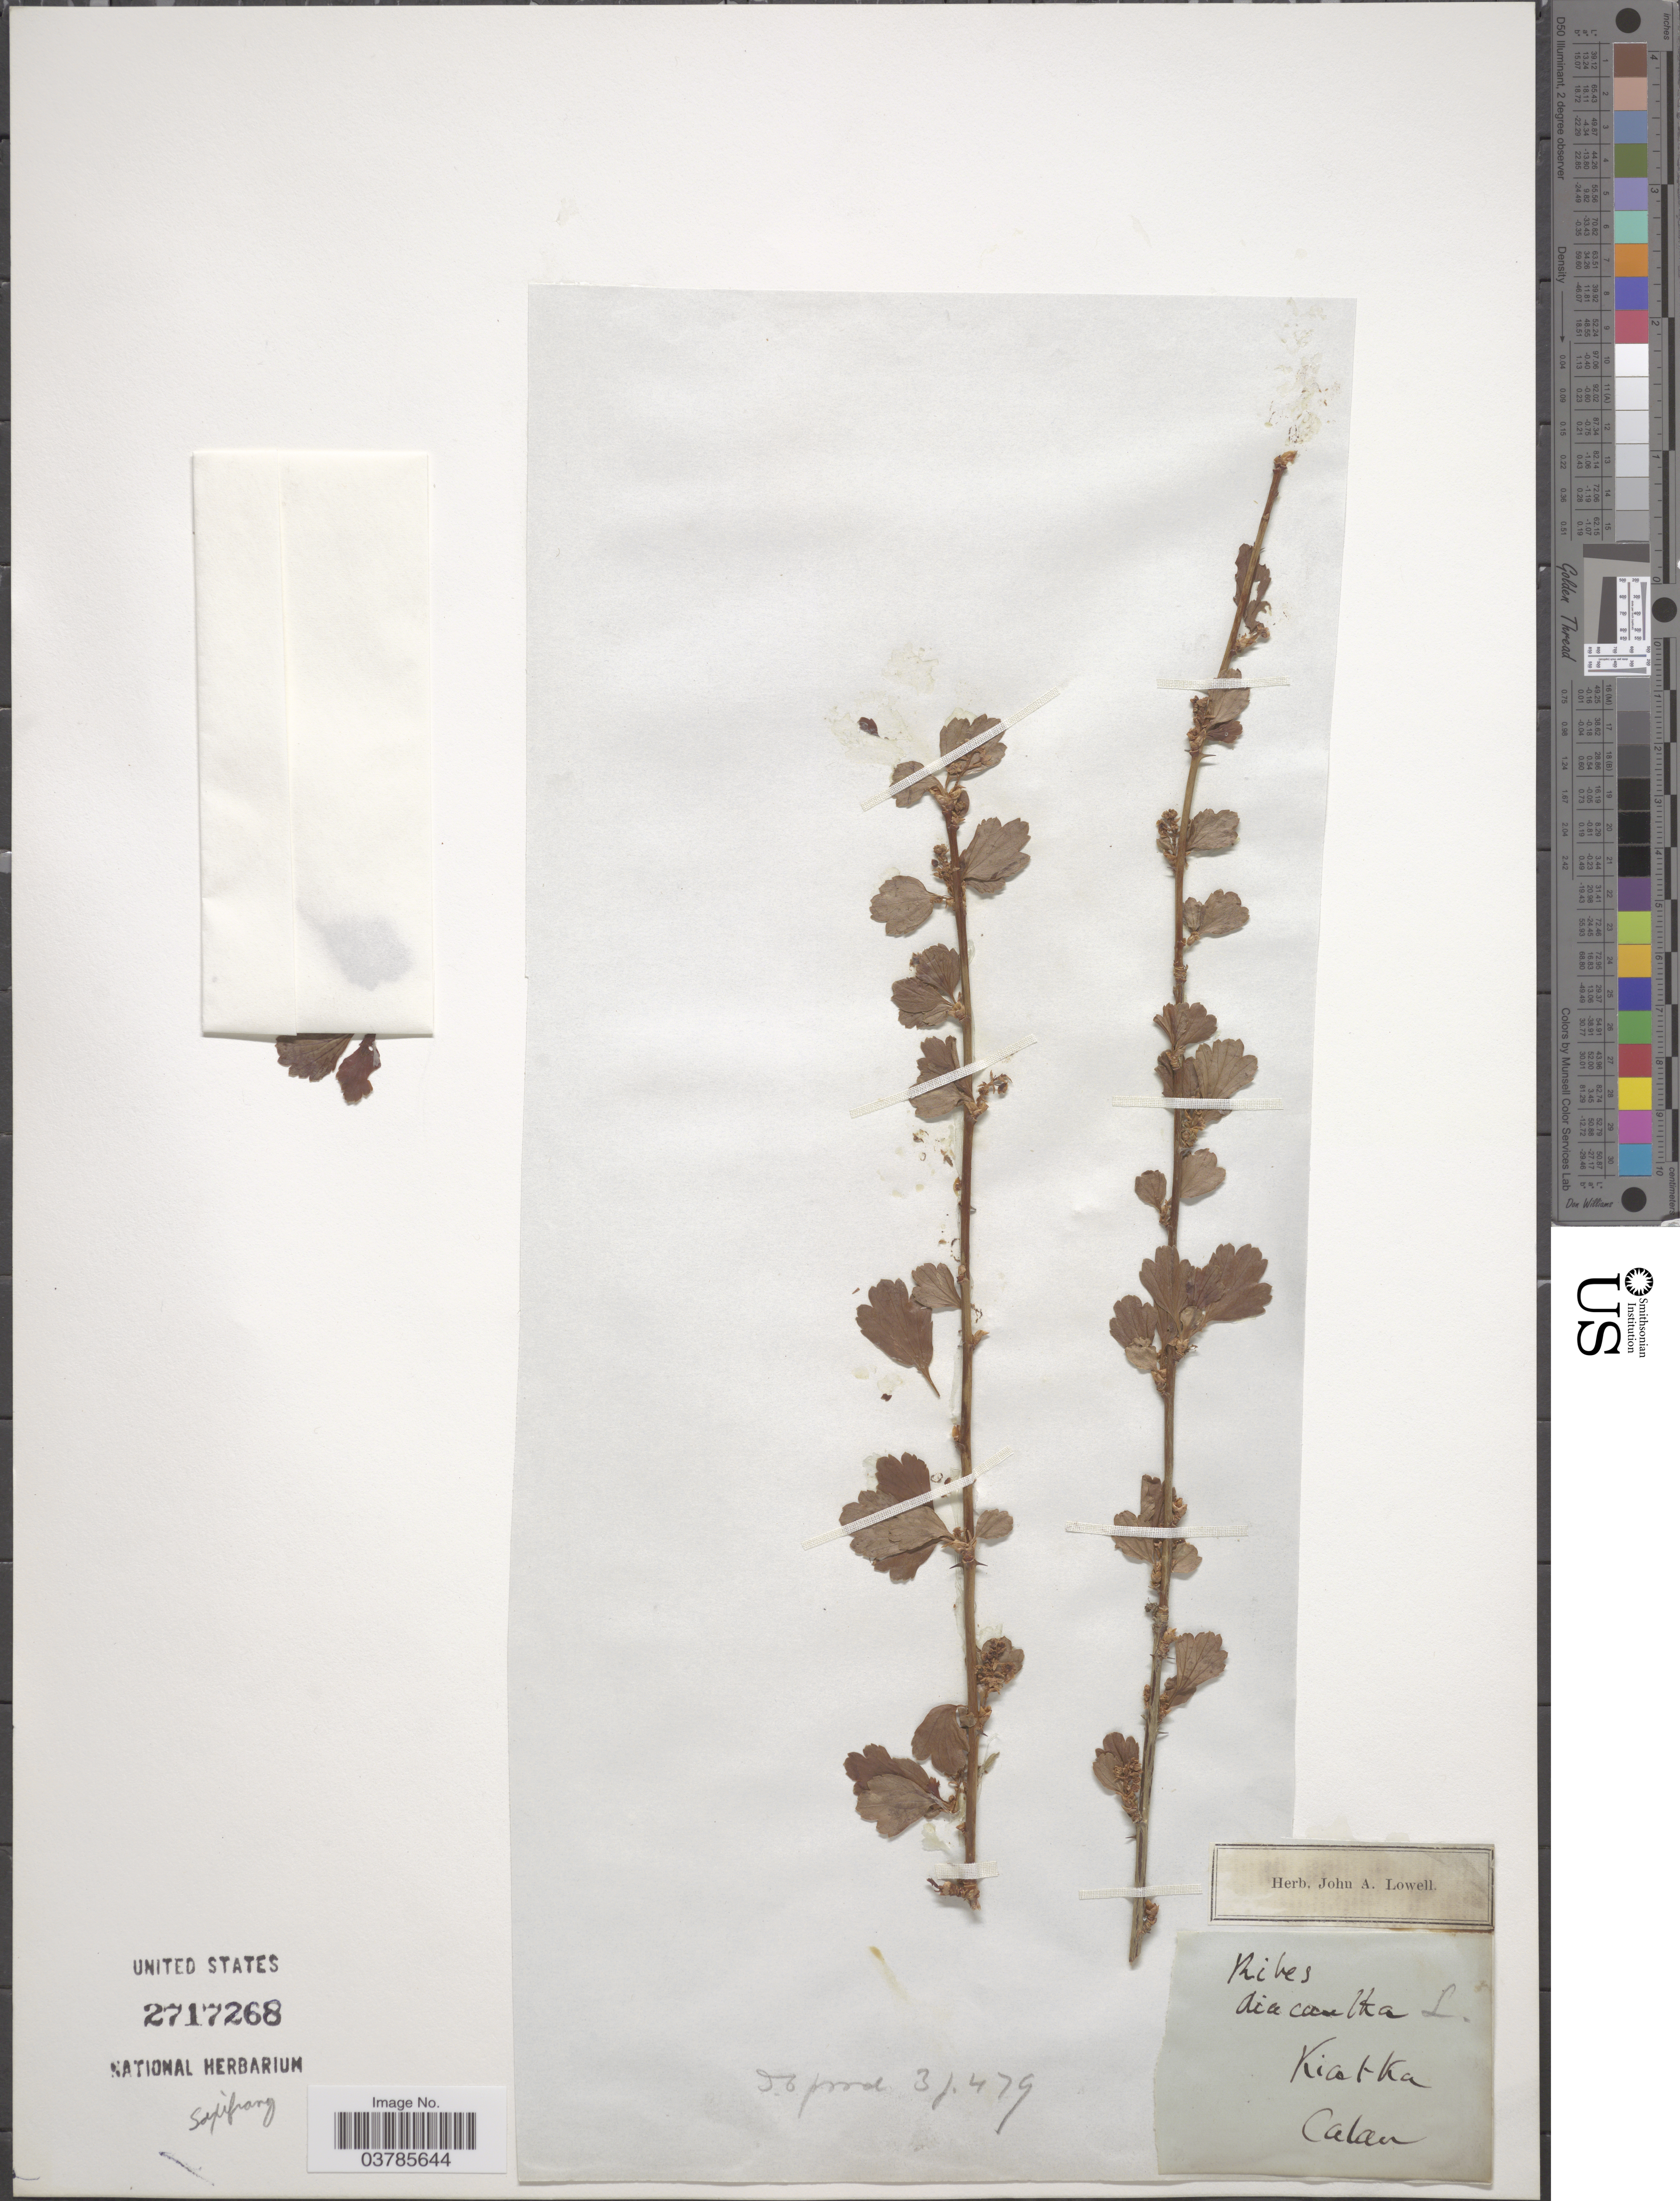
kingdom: Plantae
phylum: Tracheophyta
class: Magnoliopsida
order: Saxifragales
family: Grossulariaceae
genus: Ribes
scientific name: Ribes sp.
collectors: ex herb. John A. Lowell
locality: Kiatka. Calan.?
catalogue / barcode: US 2717268